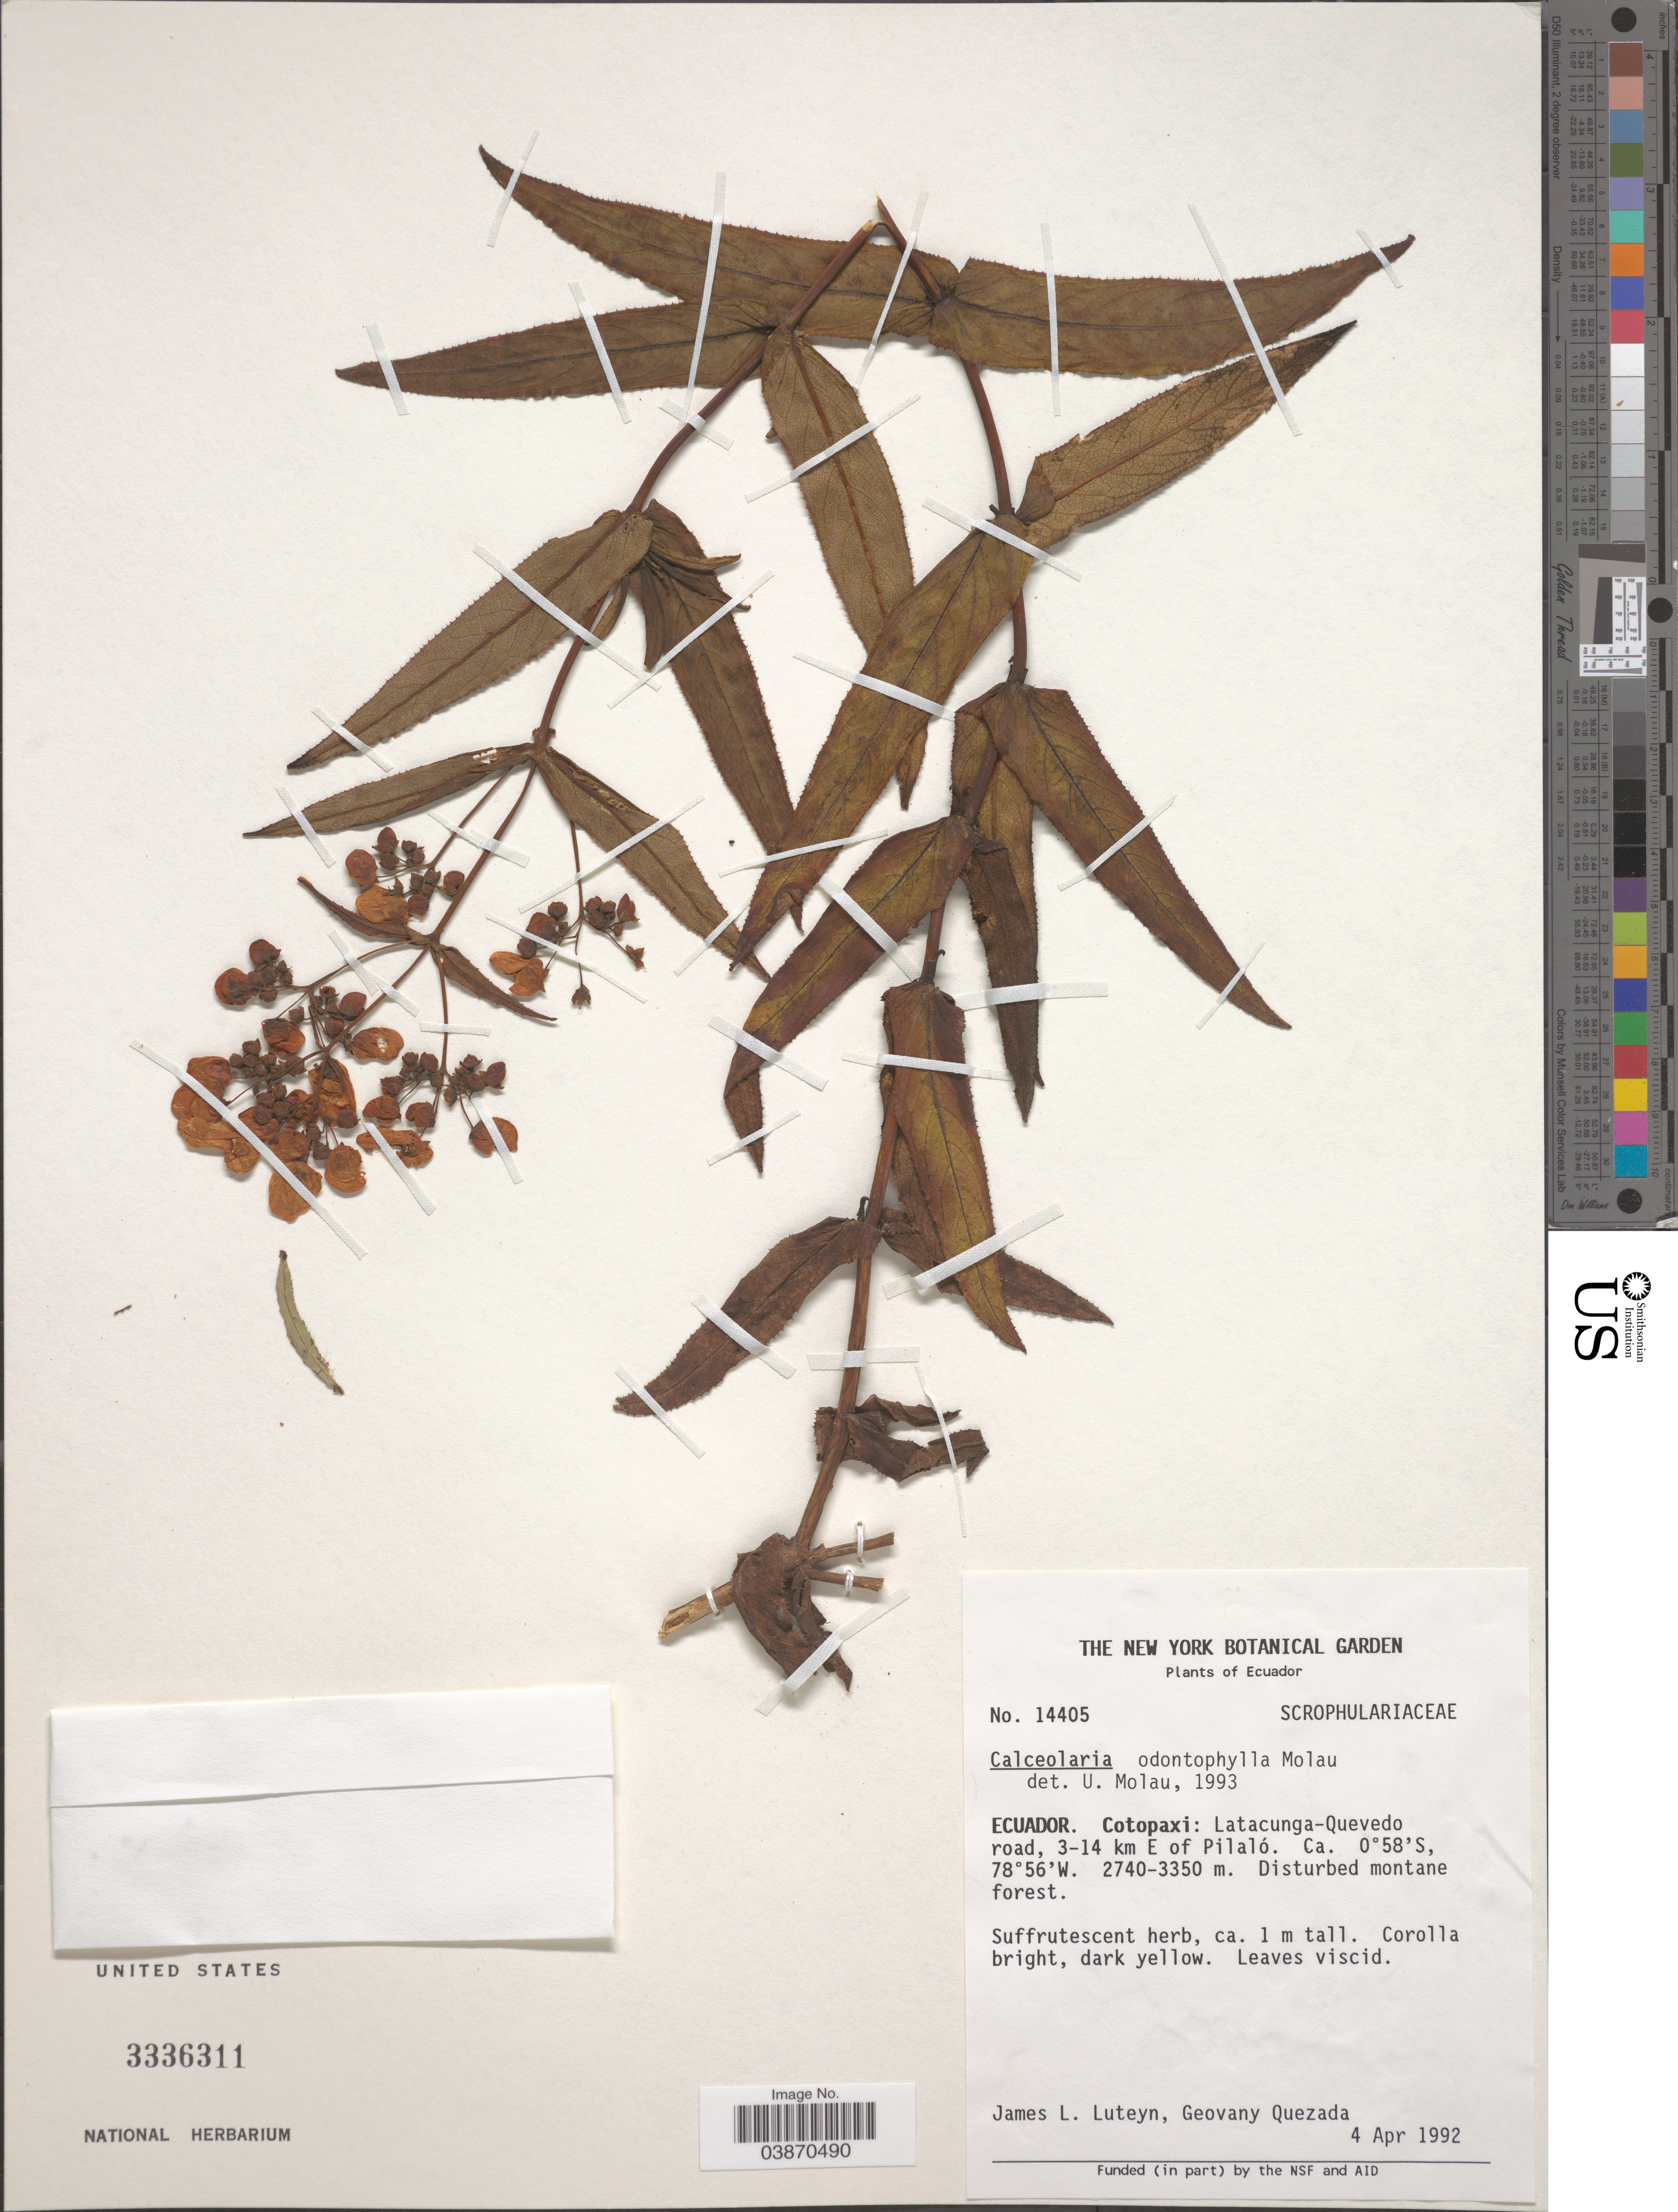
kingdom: Plantae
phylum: Tracheophyta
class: Magnoliopsida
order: Lamiales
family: Calceolariaceae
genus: Calceolaria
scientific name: Calceolaria odontophylla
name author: Molau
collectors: J. Luteyn & G. Quezada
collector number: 14405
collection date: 1992-04-04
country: Ecuador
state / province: Cotopaxi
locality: Latacunga-Quevedo road, 3-14 km E of Pilaló.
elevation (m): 2740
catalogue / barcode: US 3336311